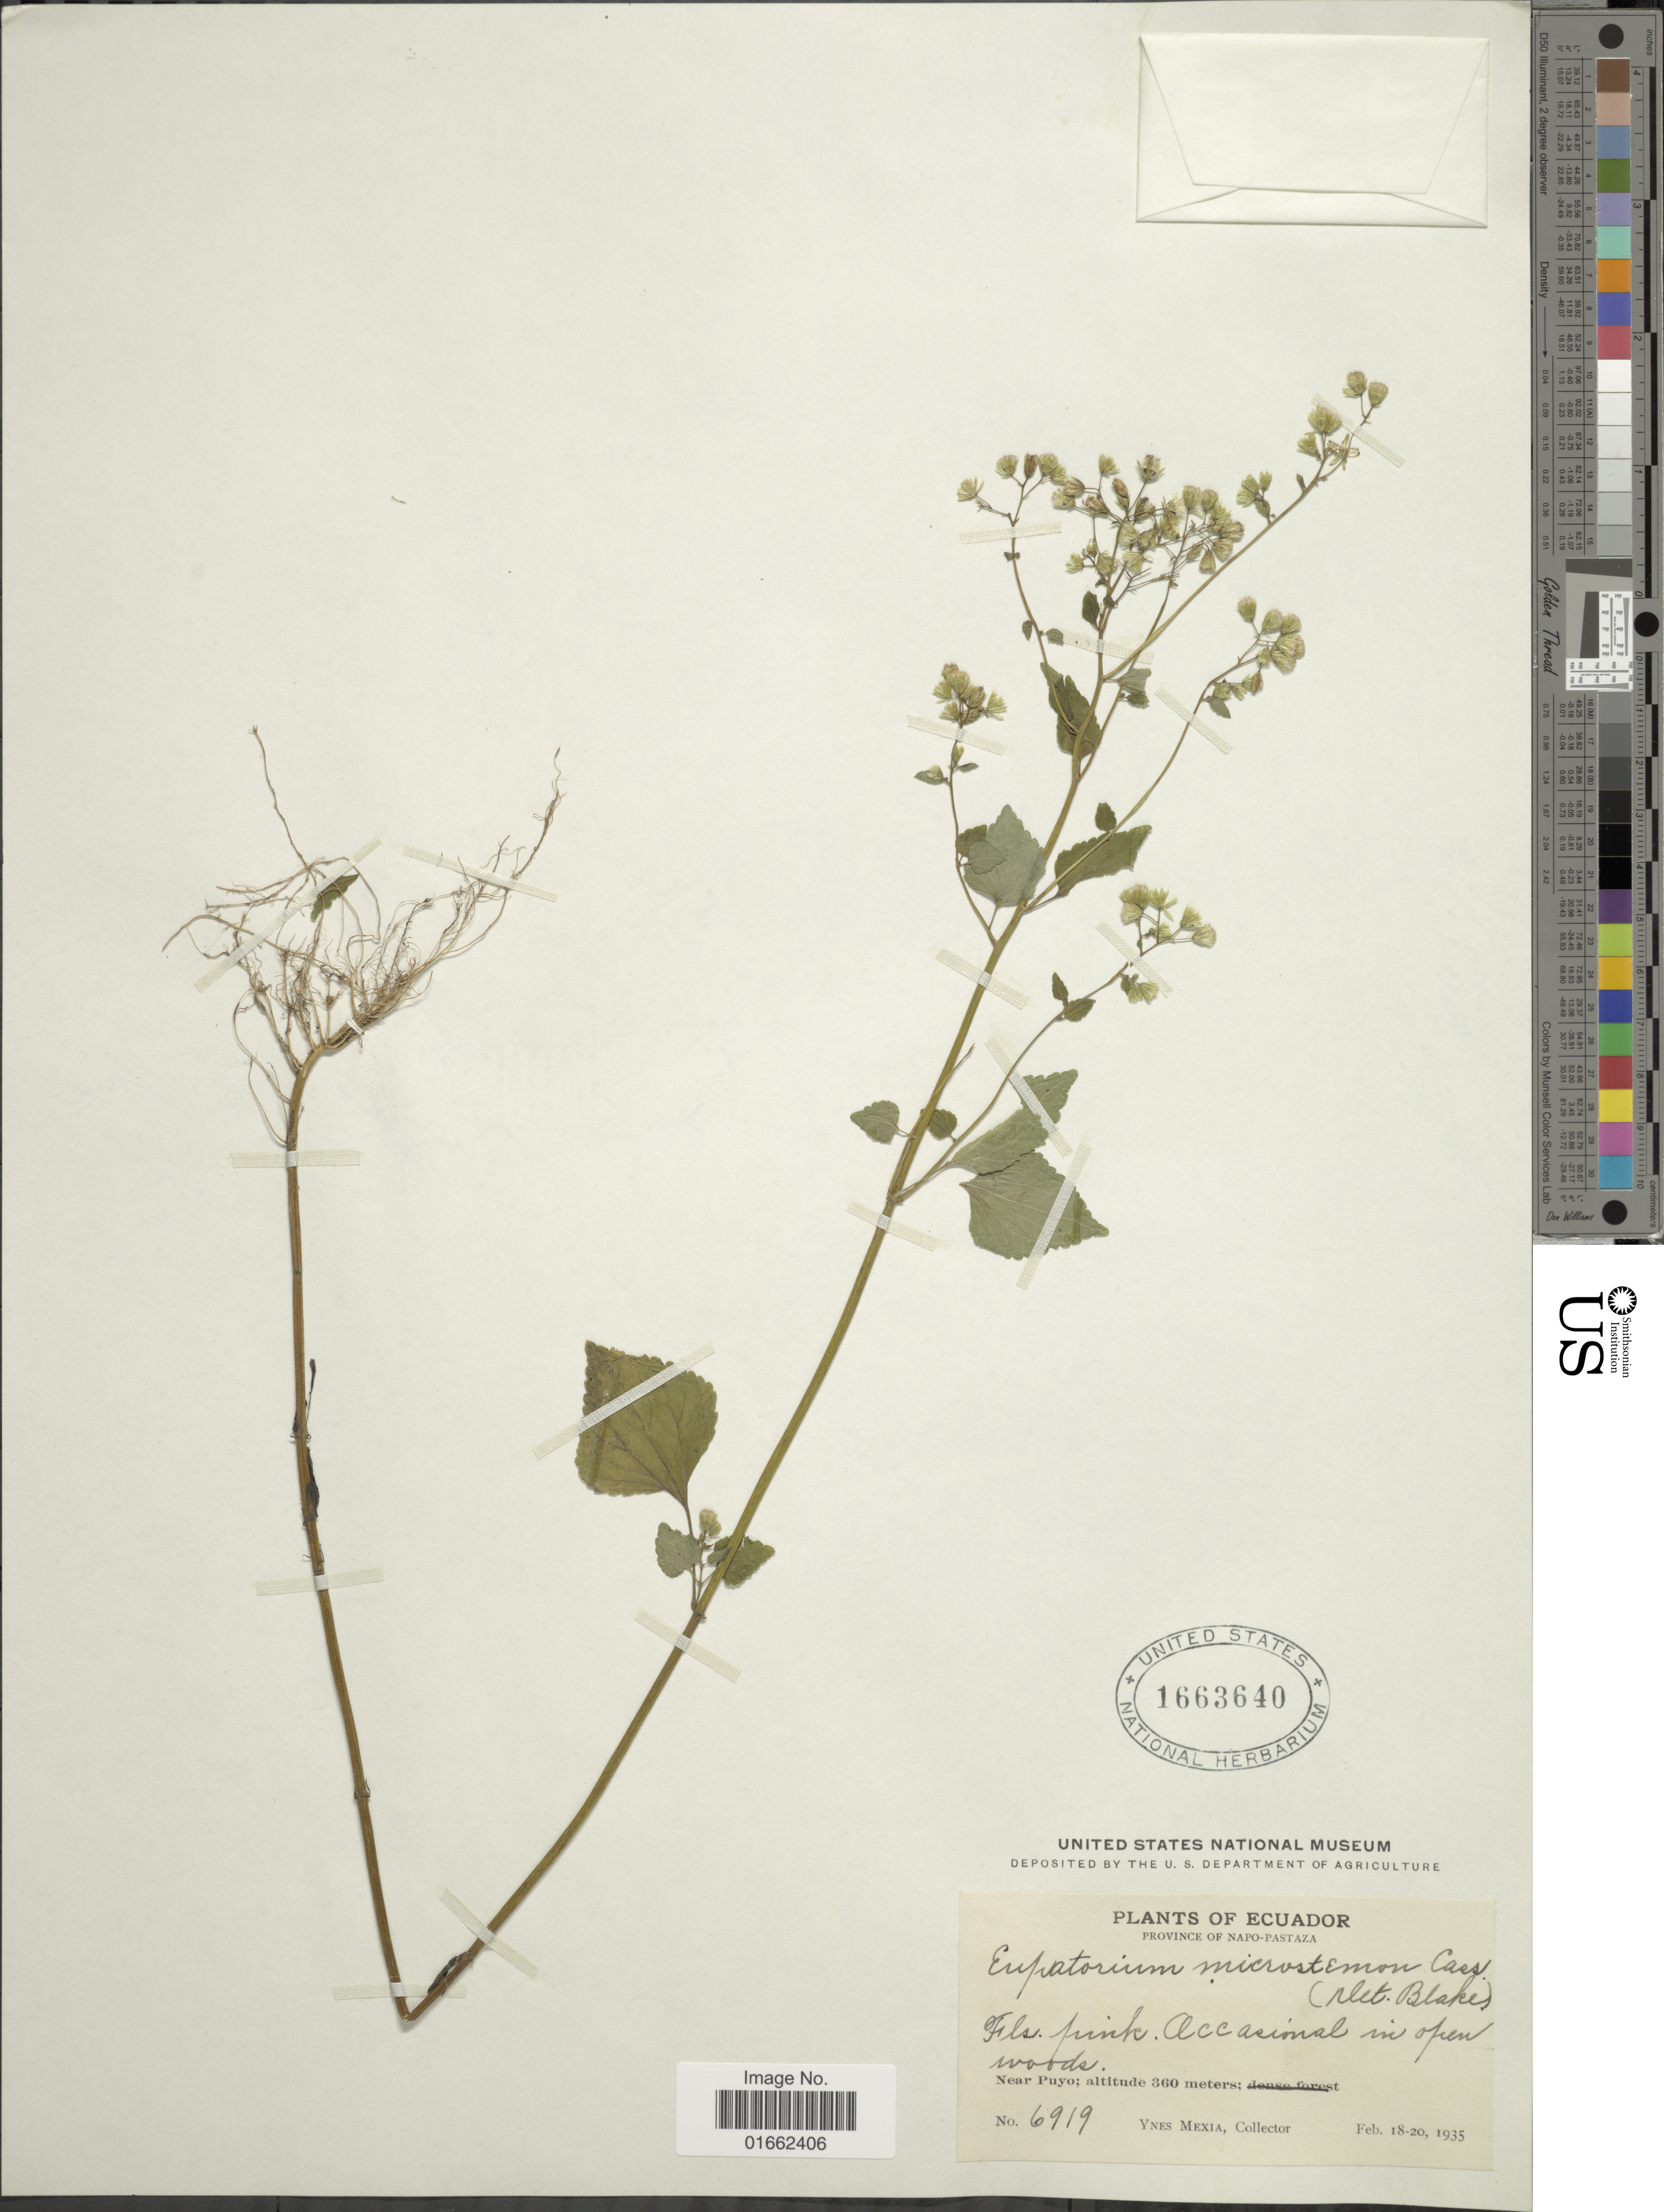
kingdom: Plantae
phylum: Tracheophyta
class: Magnoliopsida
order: Asterales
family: Asteraceae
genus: Fleischmannia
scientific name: Fleischmannia microstemon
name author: (Cass.) R.M. King & H. Rob.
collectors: Y. Mexia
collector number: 6919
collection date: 1935-02-18/1935-02-20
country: Ecuador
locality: Province of Napo-Pastaza. Near Puyo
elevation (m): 360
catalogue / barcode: US 1663640